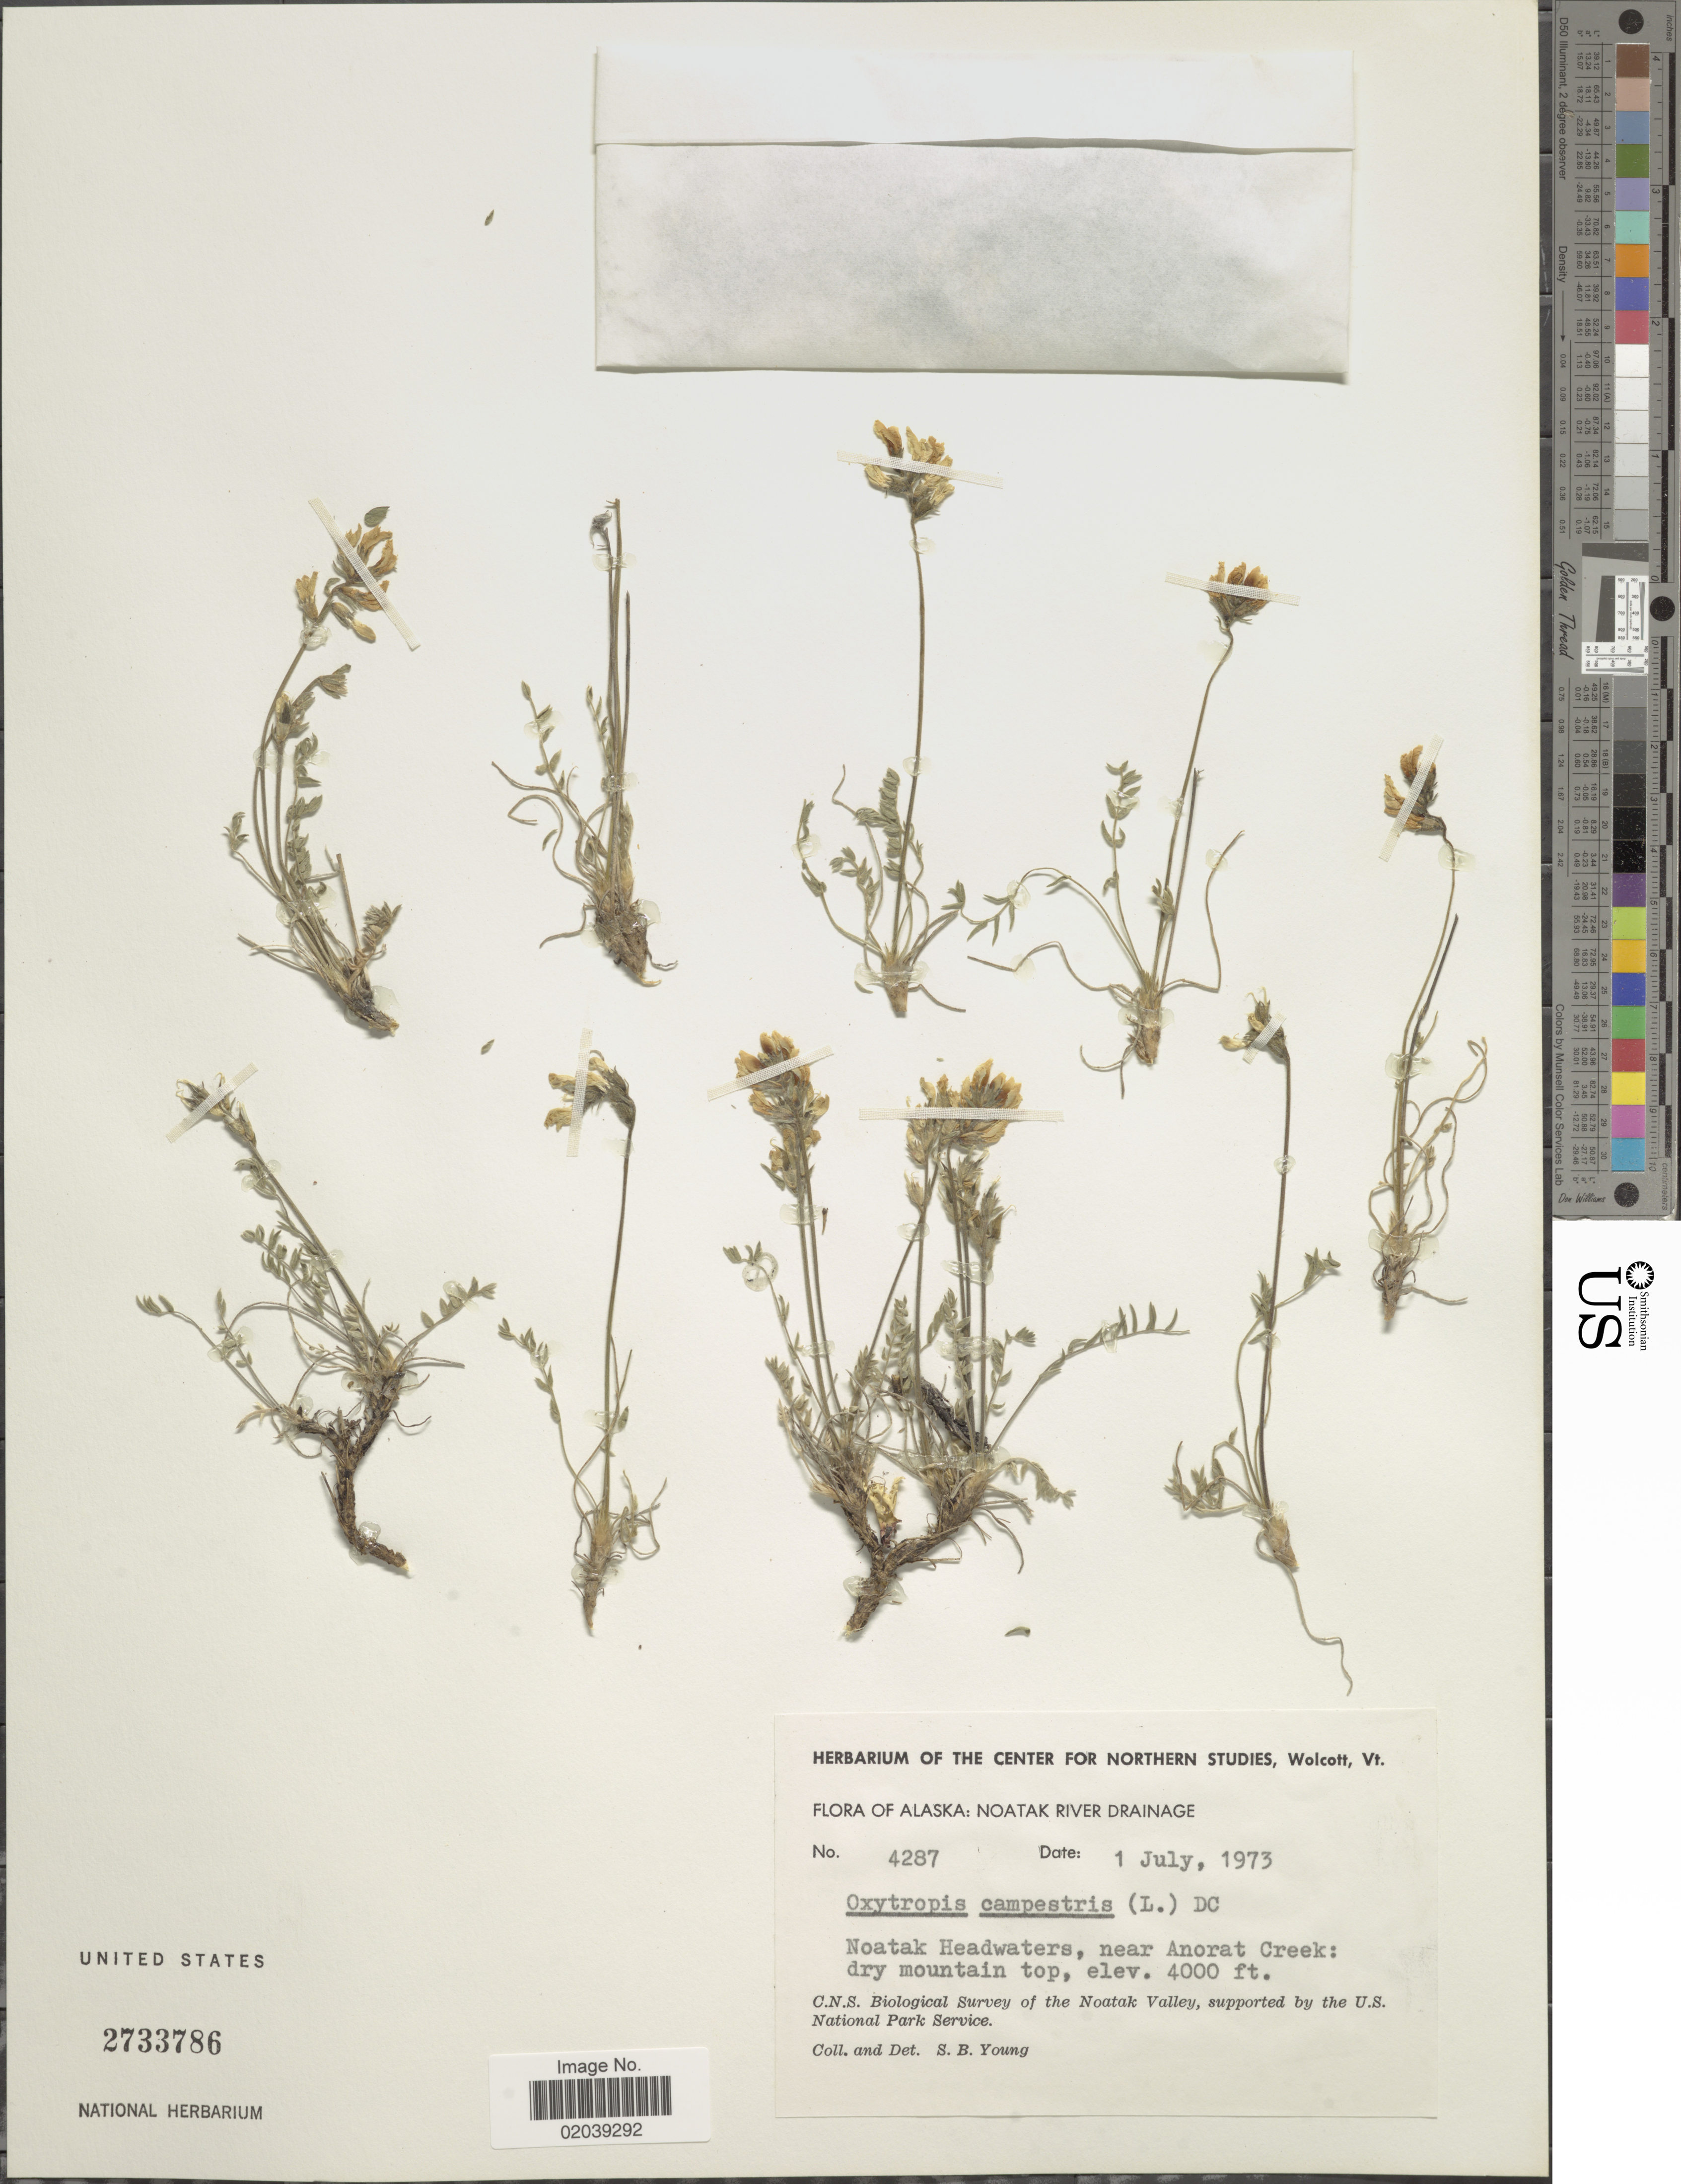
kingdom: Plantae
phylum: Tracheophyta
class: Magnoliopsida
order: Fabales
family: Fabaceae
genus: Oxytropis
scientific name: Oxytropis campestris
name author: (L.) DC.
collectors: S. Young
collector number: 4287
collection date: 1973-07-01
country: United States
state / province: Alaska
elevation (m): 1219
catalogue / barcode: US 2733786